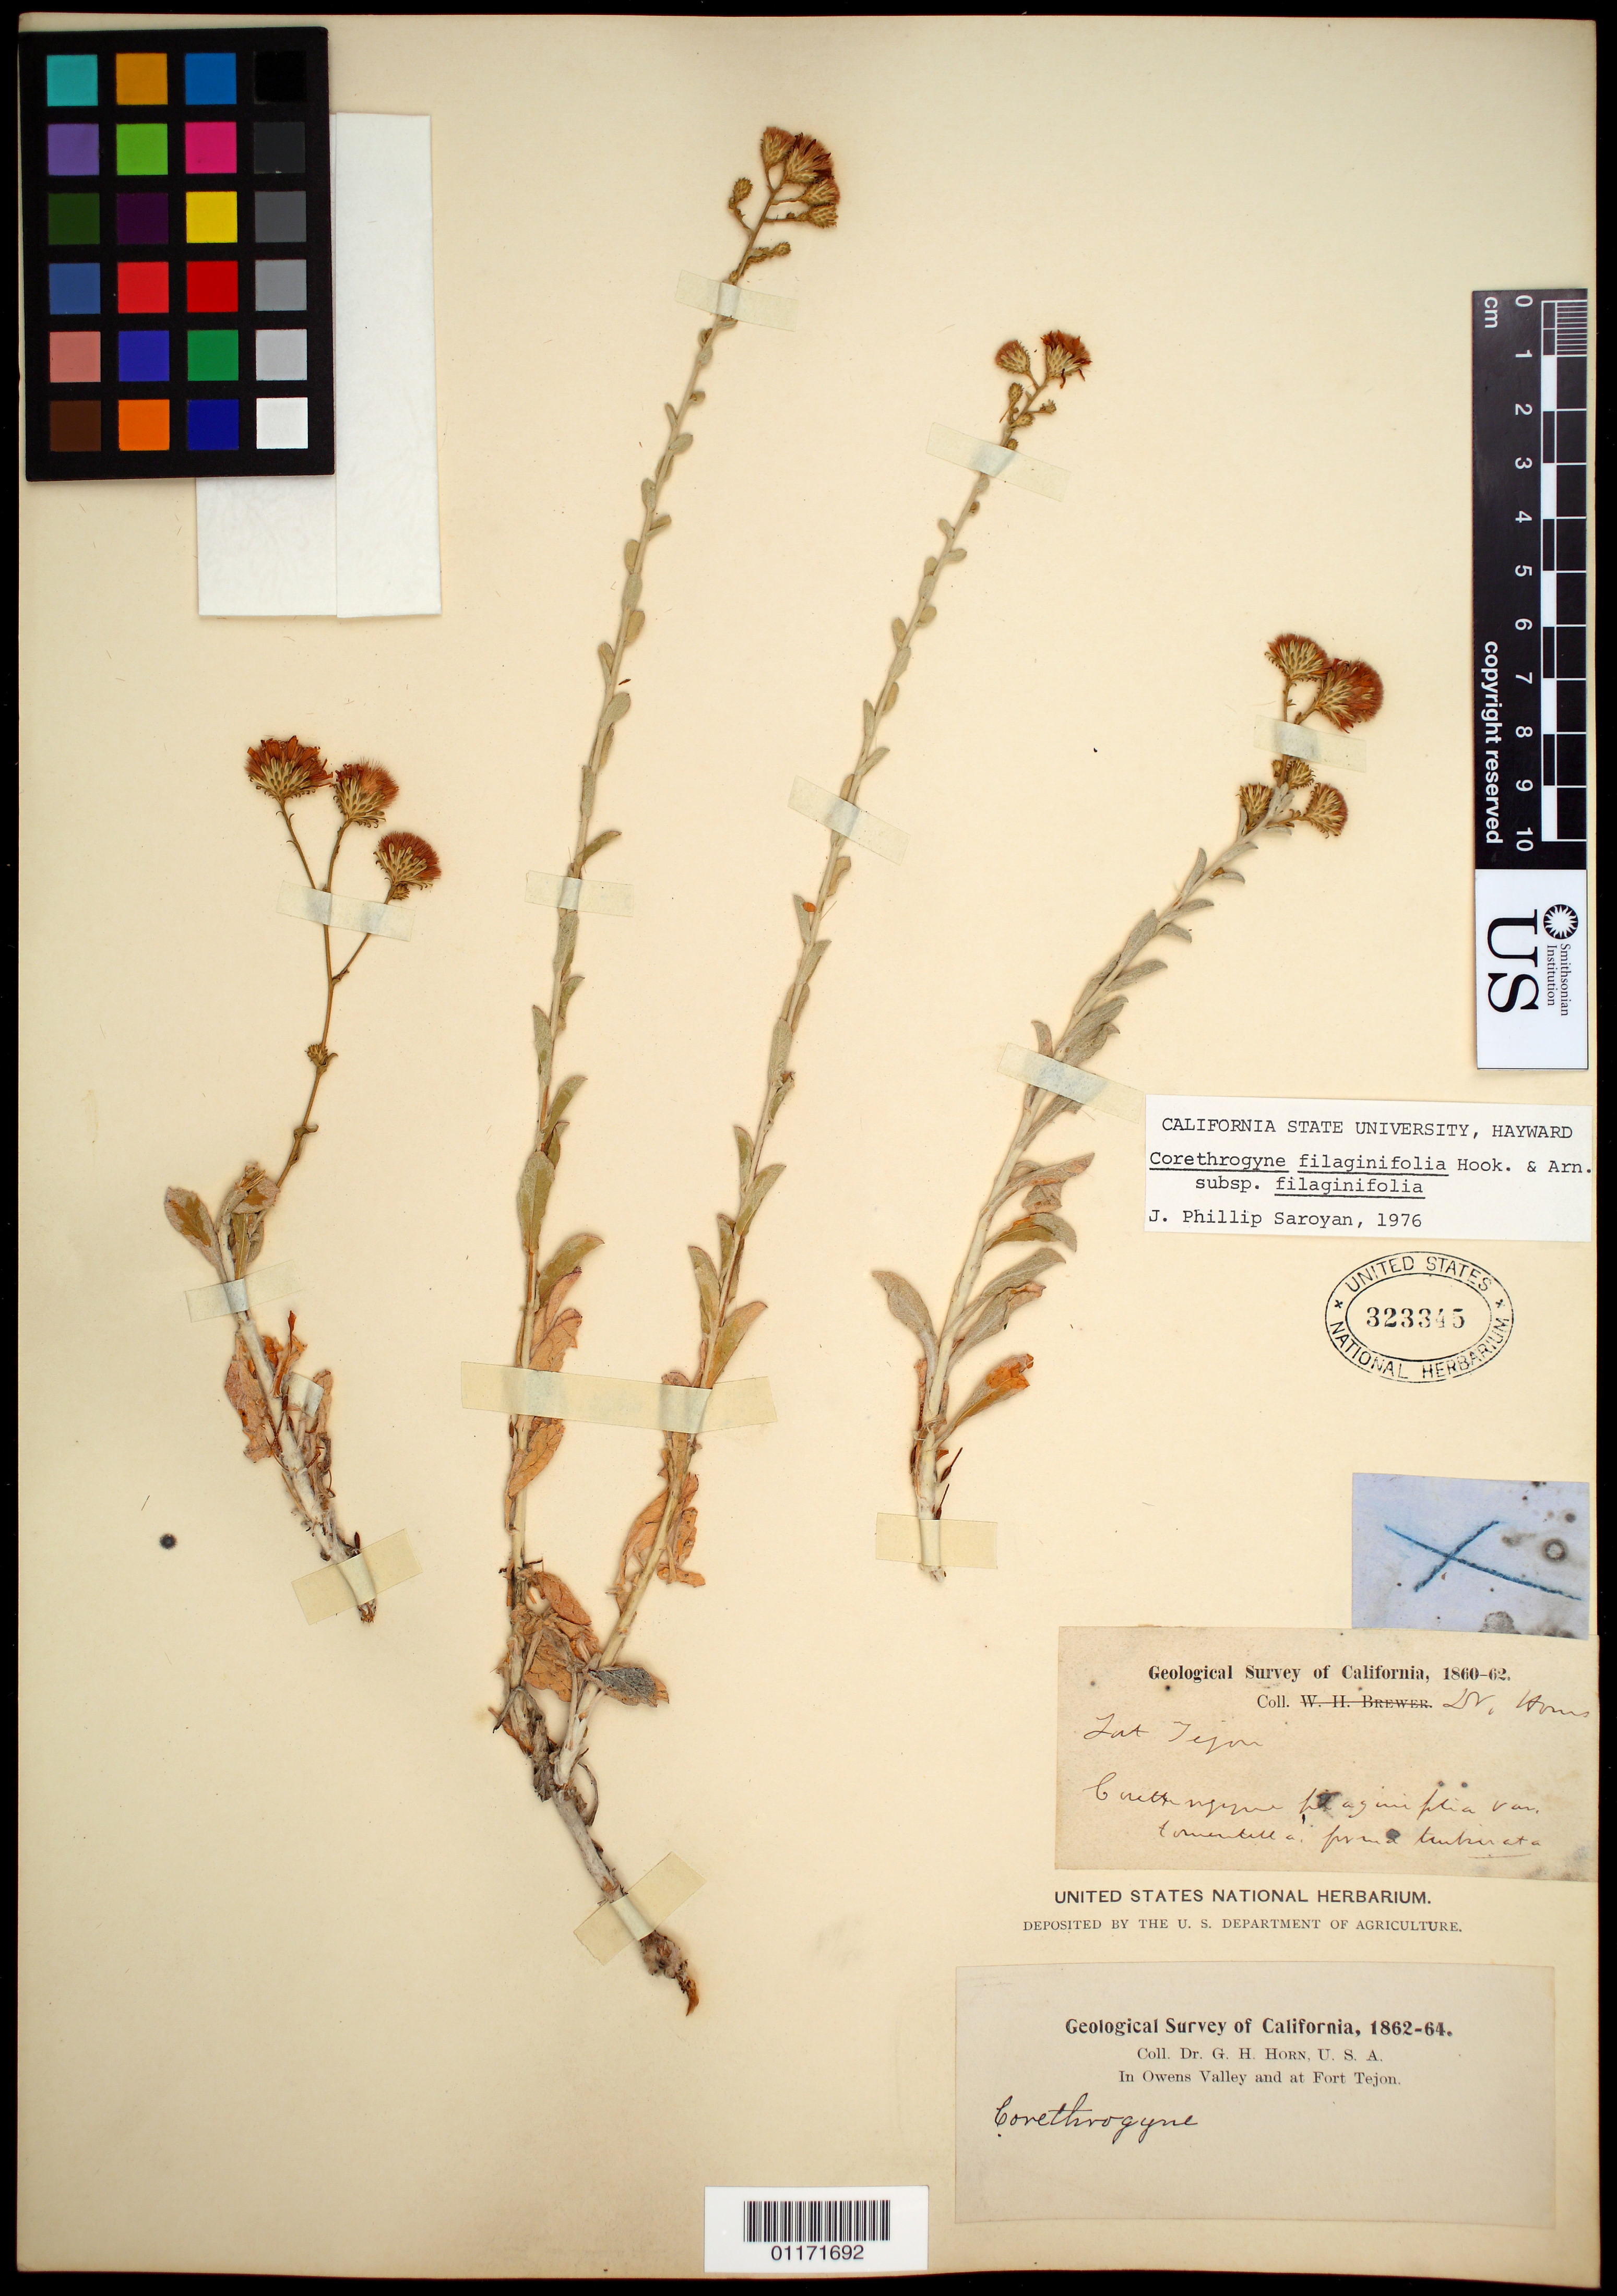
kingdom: Plantae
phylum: Tracheophyta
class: Magnoliopsida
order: Asterales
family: Asteraceae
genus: Corethrogyne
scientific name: Corethrogyne filaginifolia var. filaginifolia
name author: (Hook.) Nutt.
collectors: G. Horn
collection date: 1862/1864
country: United States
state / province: California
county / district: Kern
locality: In Owens Valley and at Fort Tejon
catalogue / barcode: US 323345